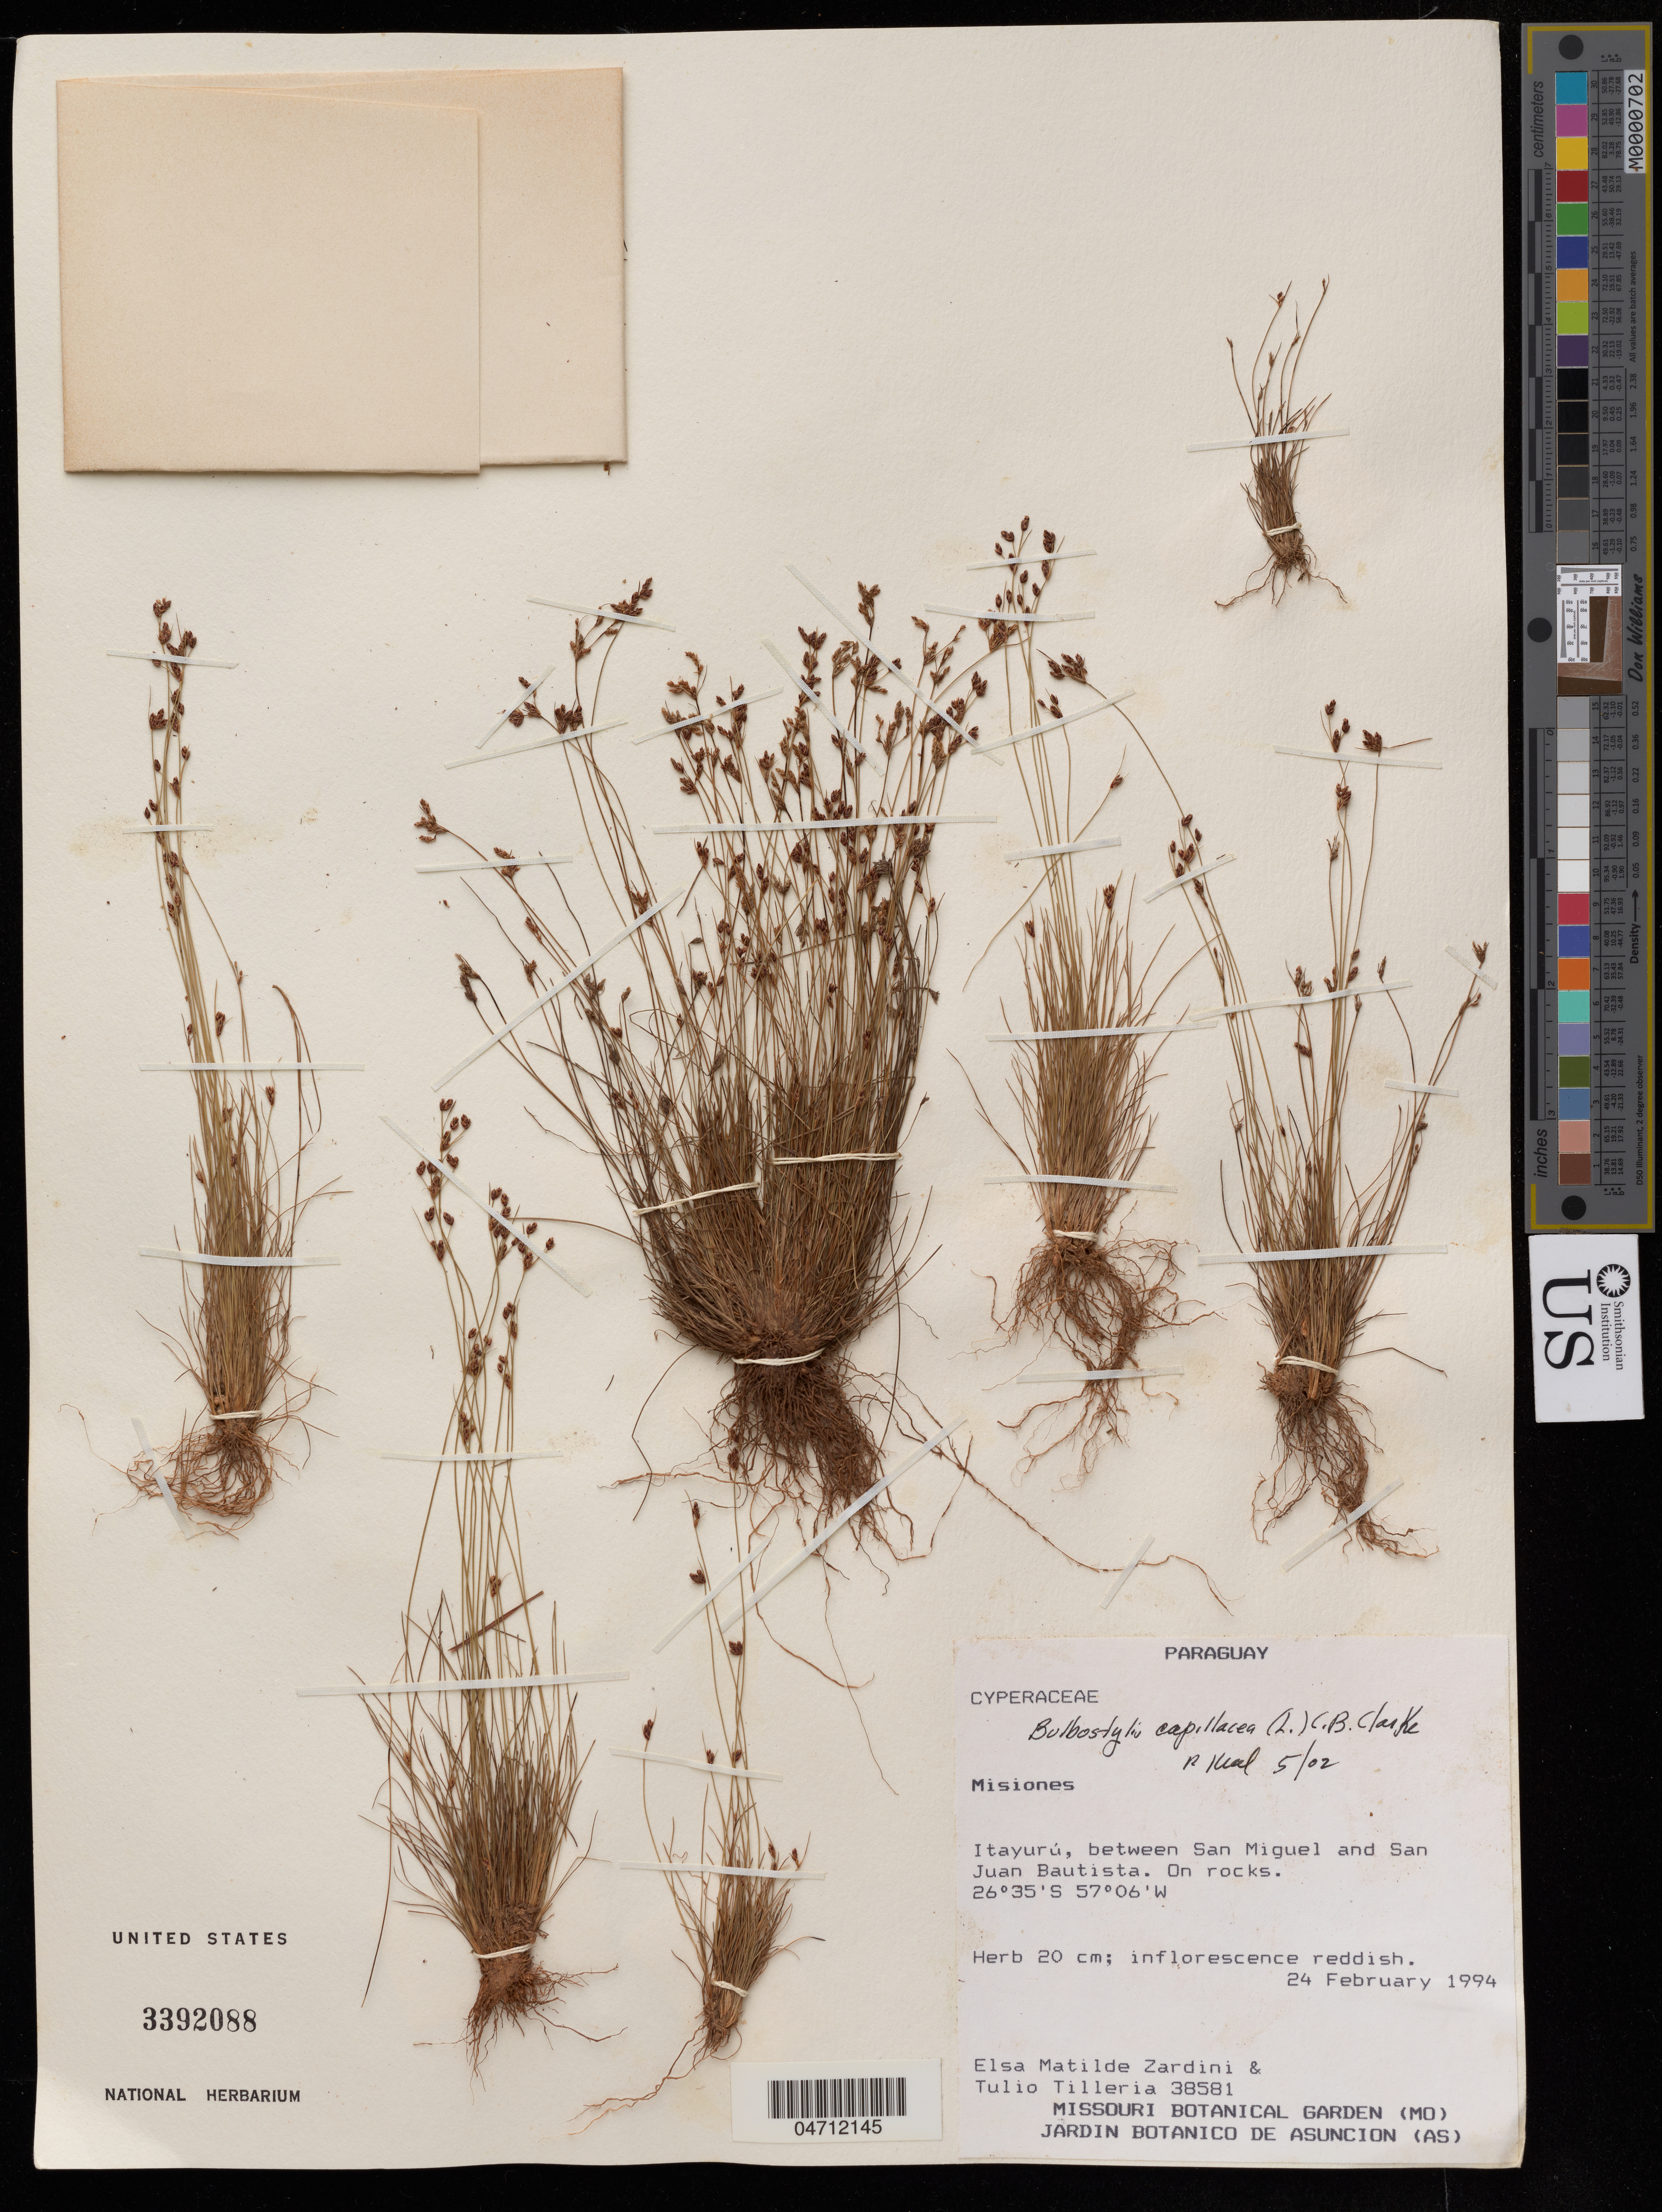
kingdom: Plantae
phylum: Tracheophyta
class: Liliopsida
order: Poales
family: Cyperaceae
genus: Bulbostylis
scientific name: Bulbostylis capillaris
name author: (L.) Kunth ex C.B. Clarke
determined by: Kral, Robert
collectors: E. M. Zardini & T. Tilleria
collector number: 38581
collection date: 1994-02-24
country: Paraguay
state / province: Misiones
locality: Itayuru, between San Miguel and San Juan Bautista.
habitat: On rocks.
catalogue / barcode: US 3392088